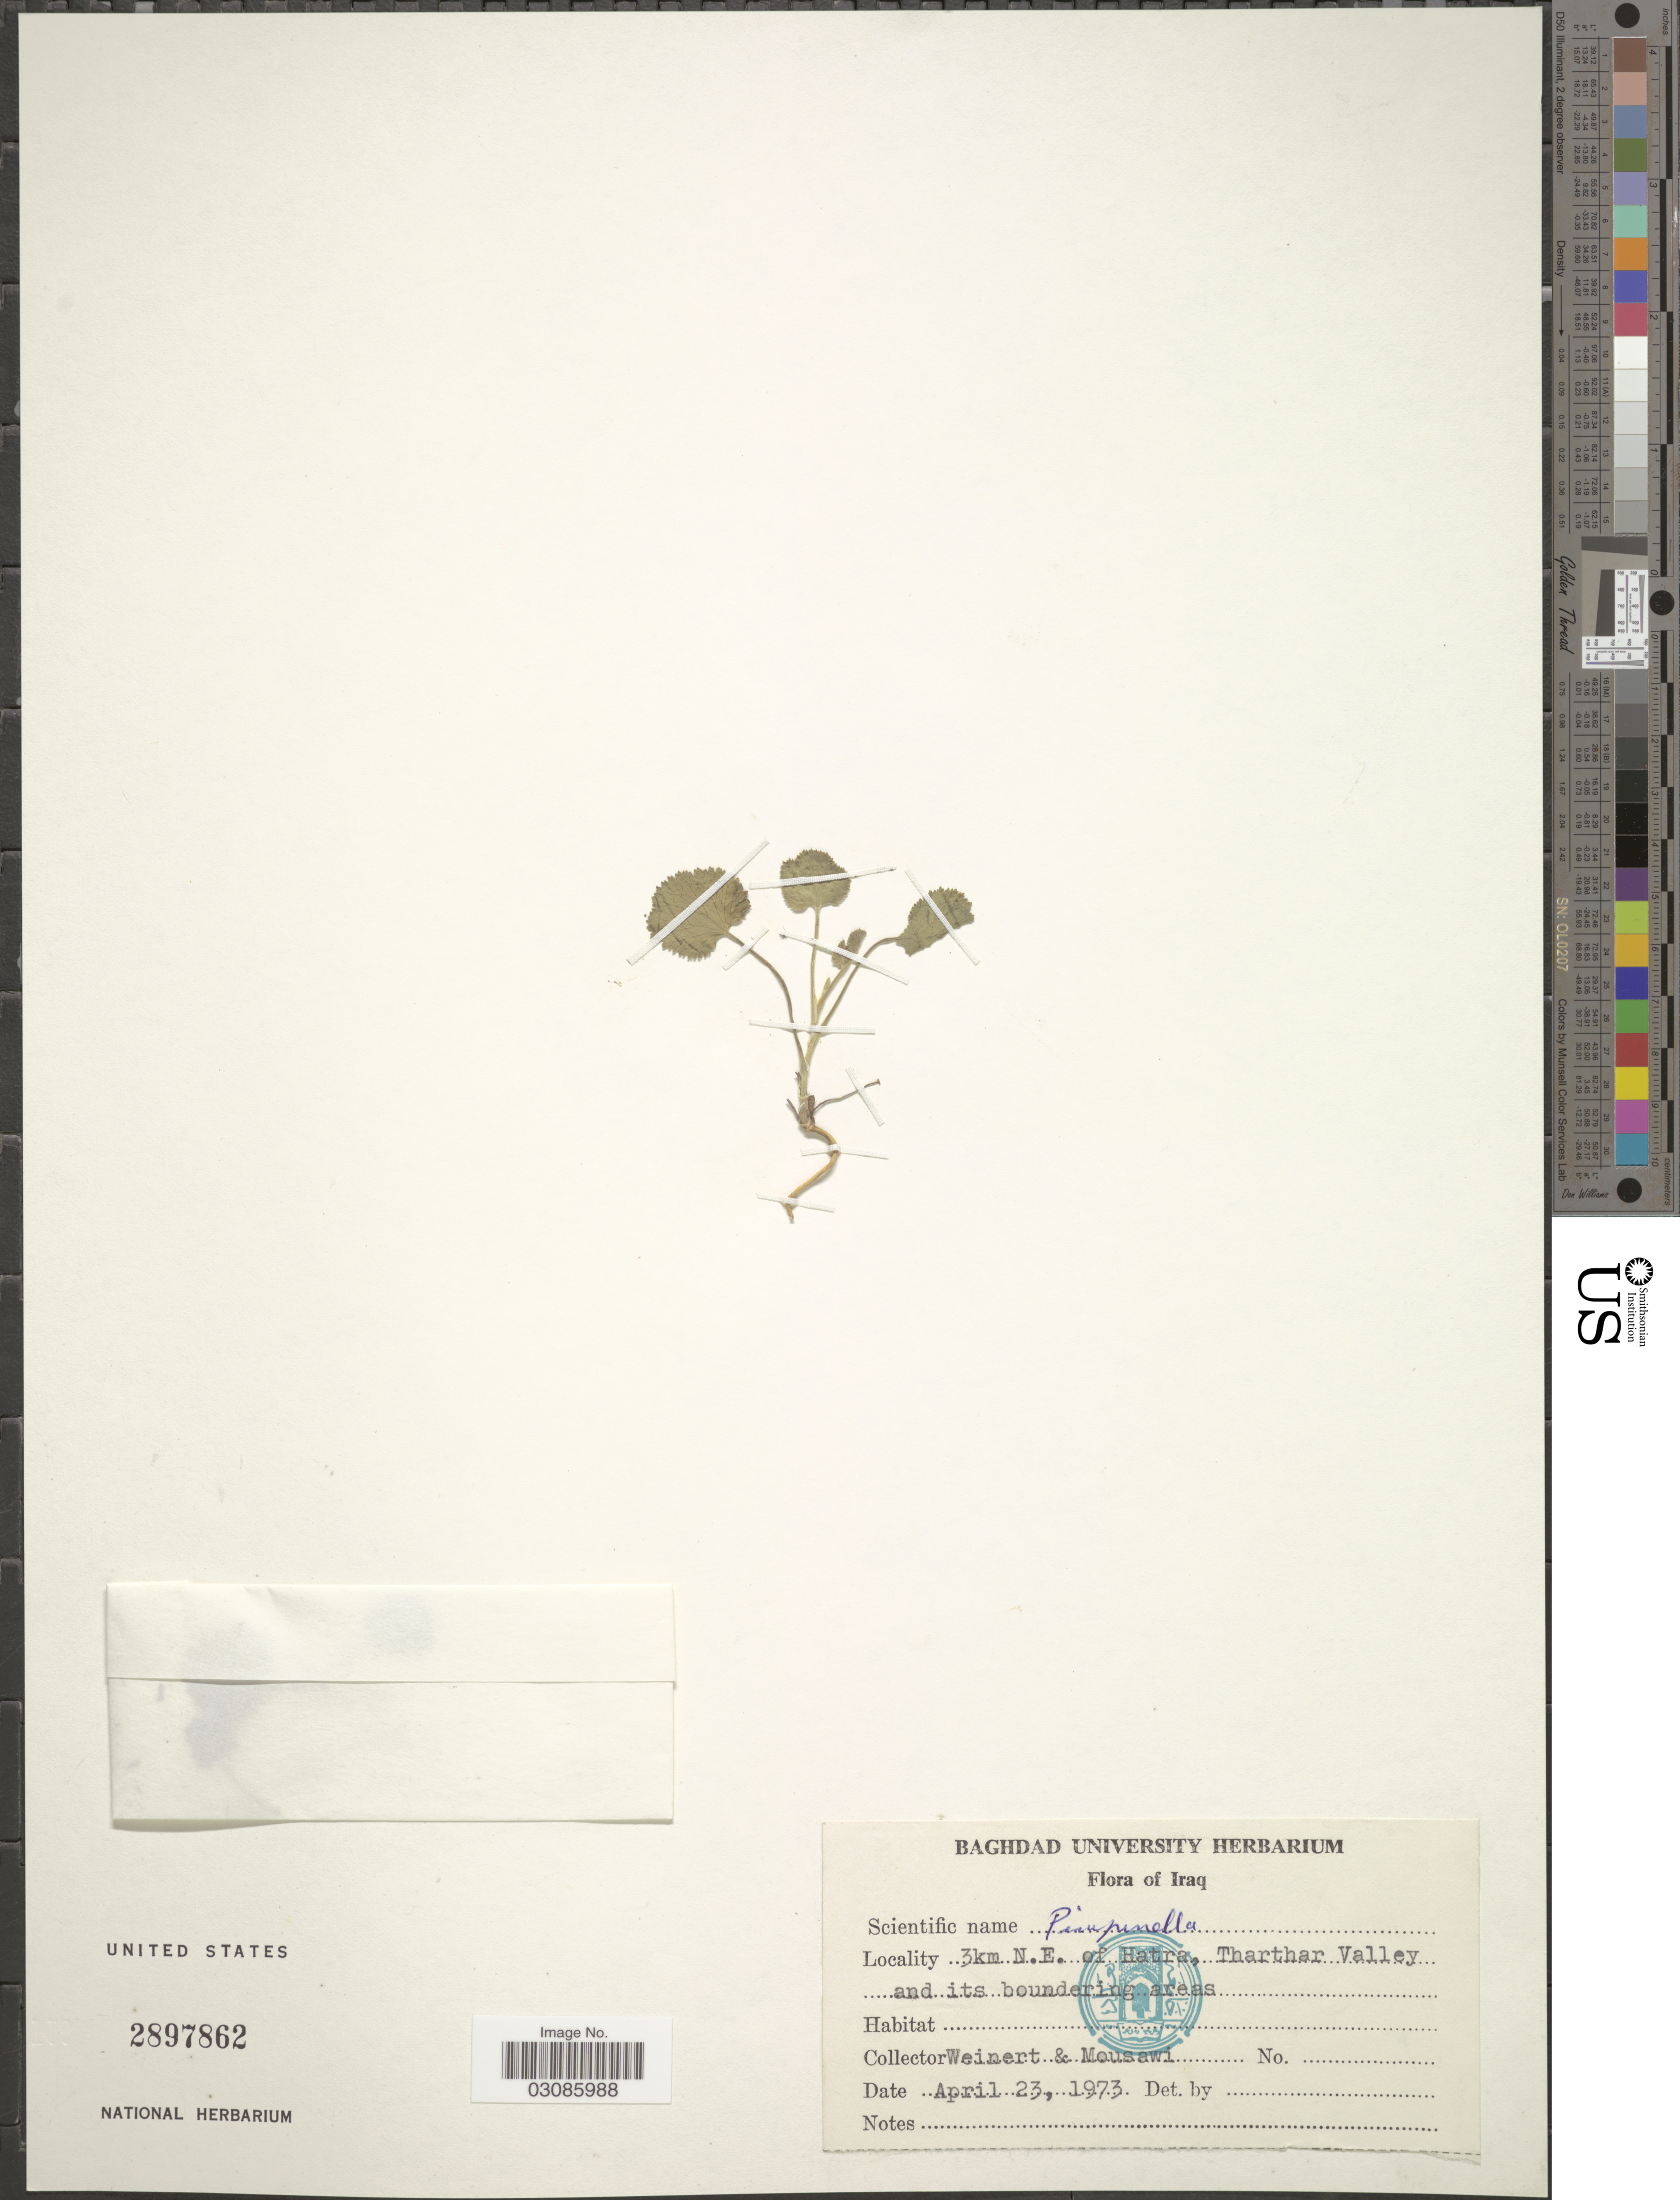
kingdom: Plantae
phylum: Tracheophyta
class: Magnoliopsida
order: Apiales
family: Apiaceae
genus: Pimpinella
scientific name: Pimpinella sp.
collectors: Weinert, -- & Mousawi, --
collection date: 1973-04-23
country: Iraq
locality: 3km N.E. of Hatra, Tharthar Valley and its boundering areas.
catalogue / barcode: US 2897862